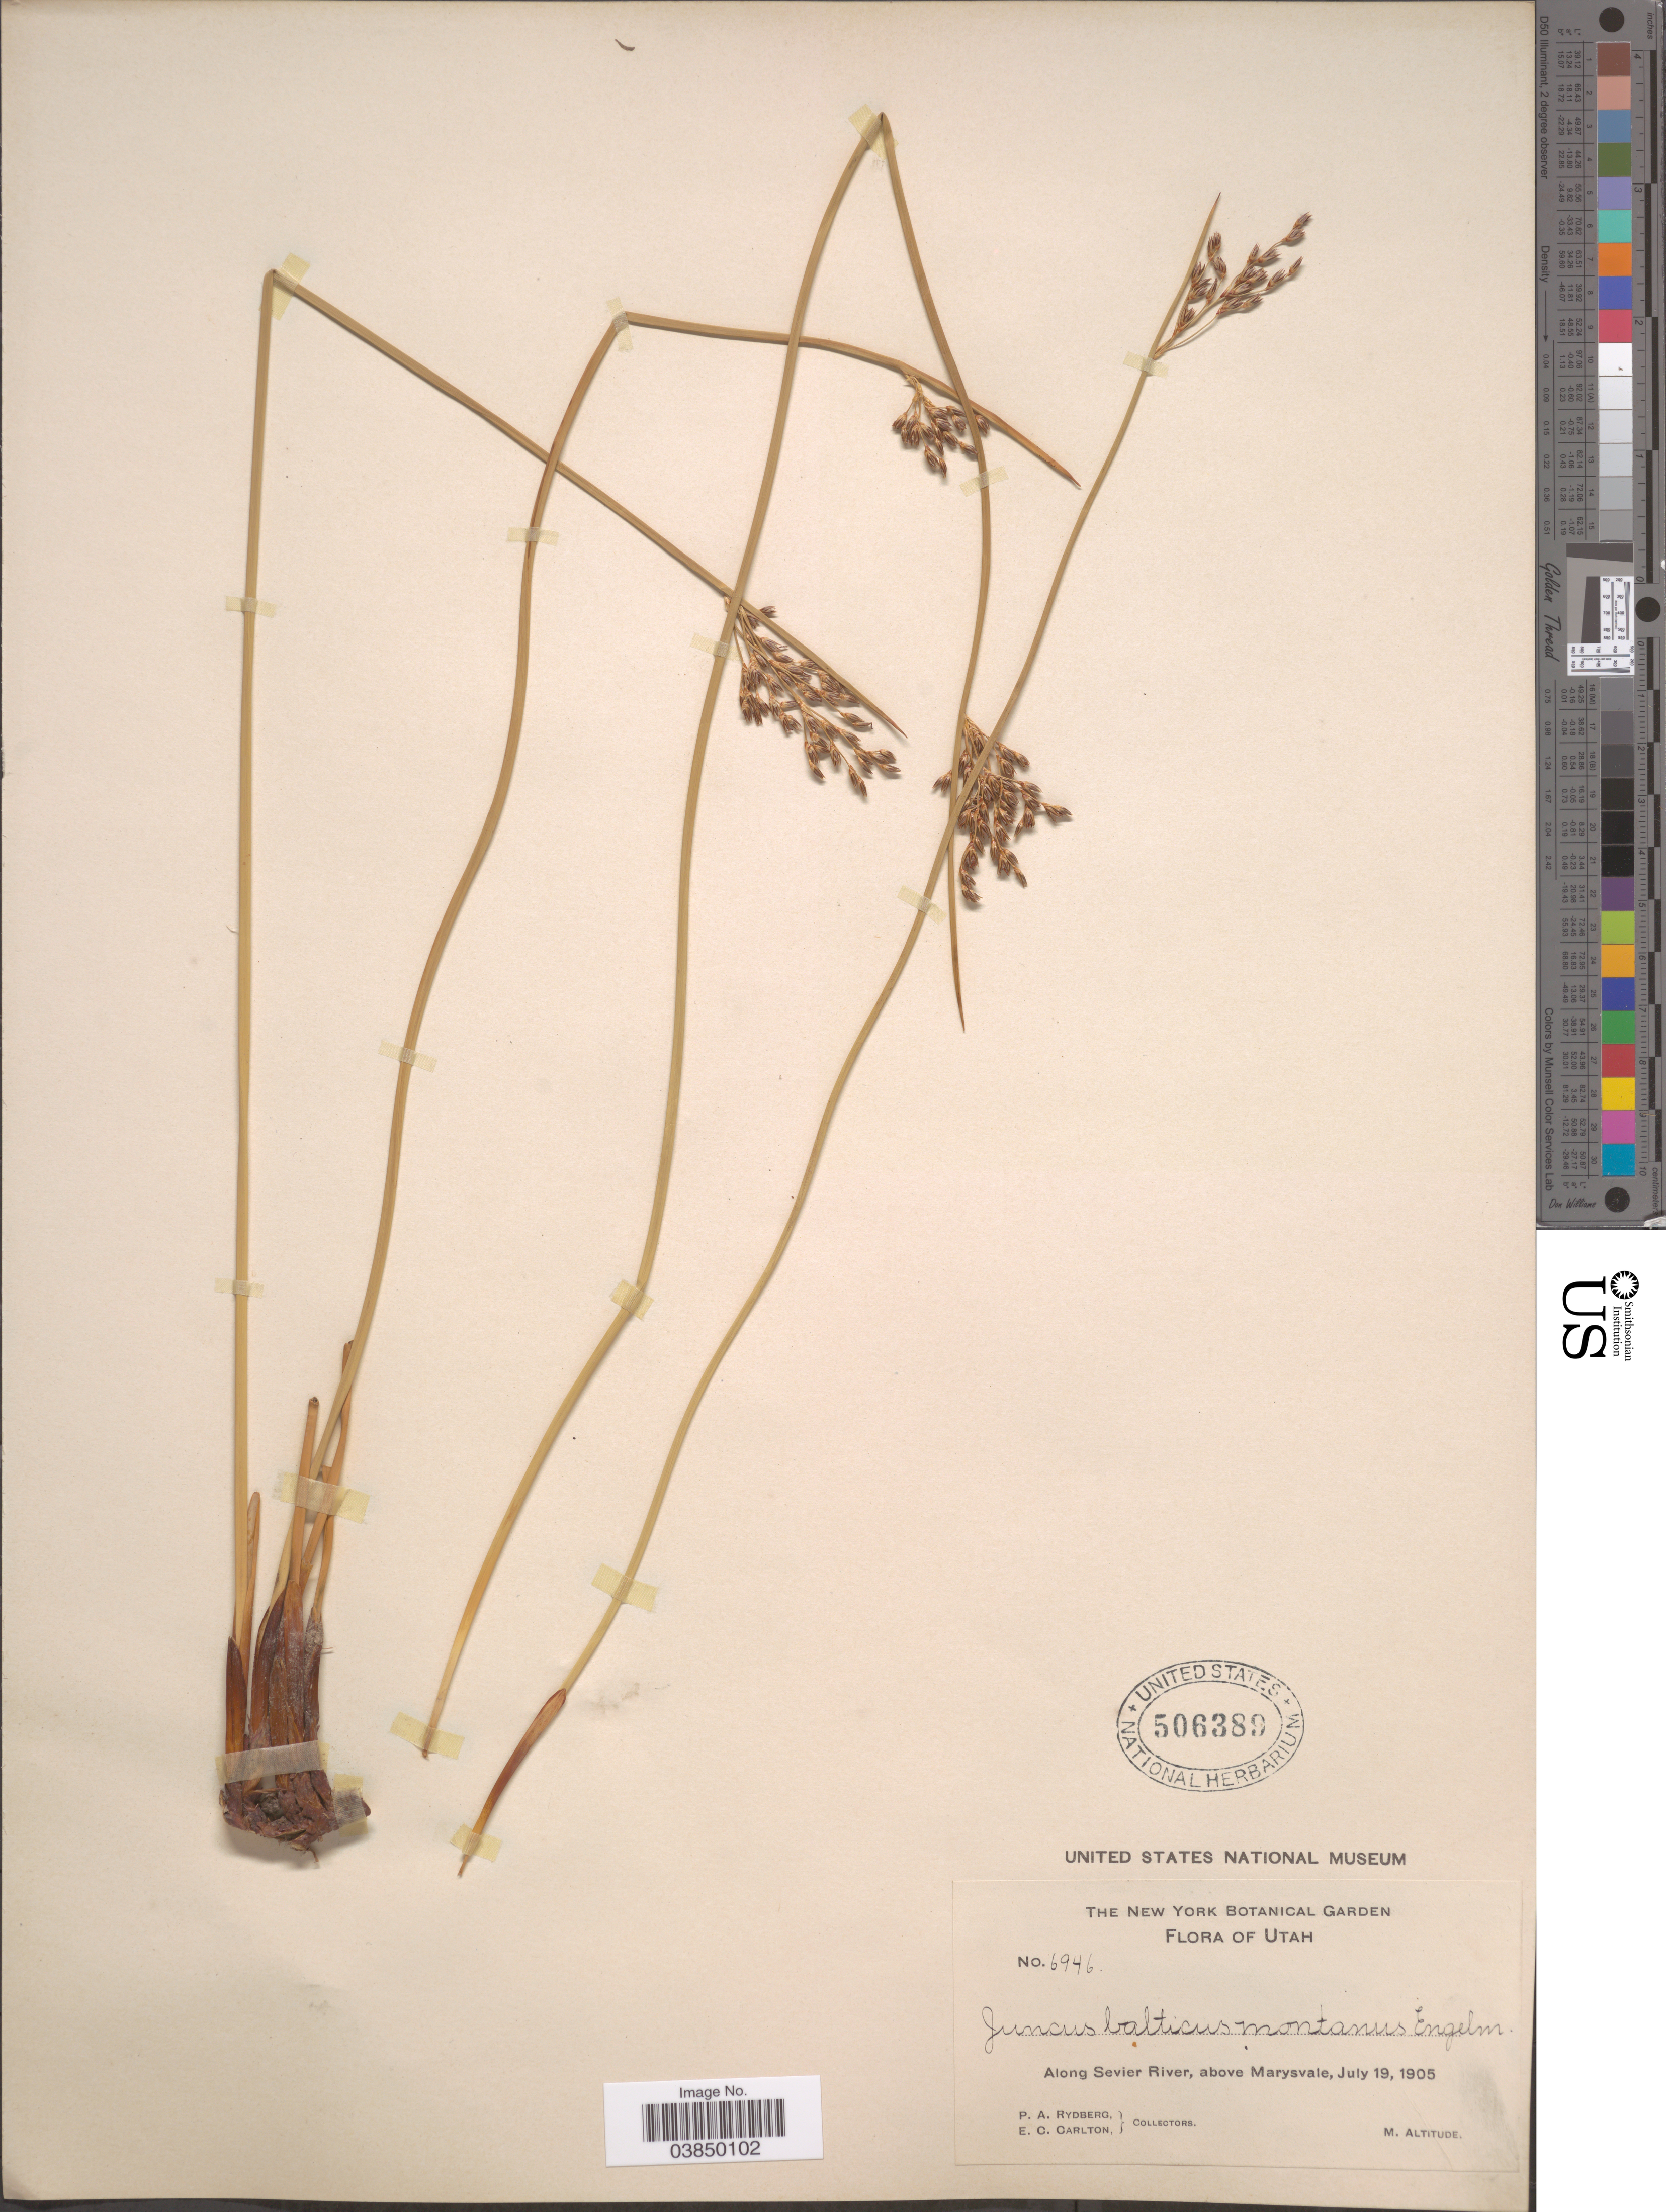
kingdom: Plantae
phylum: Tracheophyta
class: Liliopsida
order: Poales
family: Juncaceae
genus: Juncus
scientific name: Juncus balticus var. montanus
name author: Engelm.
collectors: P. A. Rydberg & E. Carlton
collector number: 6946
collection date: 1905-07-19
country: United States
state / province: Utah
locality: Along Sevier River, above Marysvale.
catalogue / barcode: US 506389